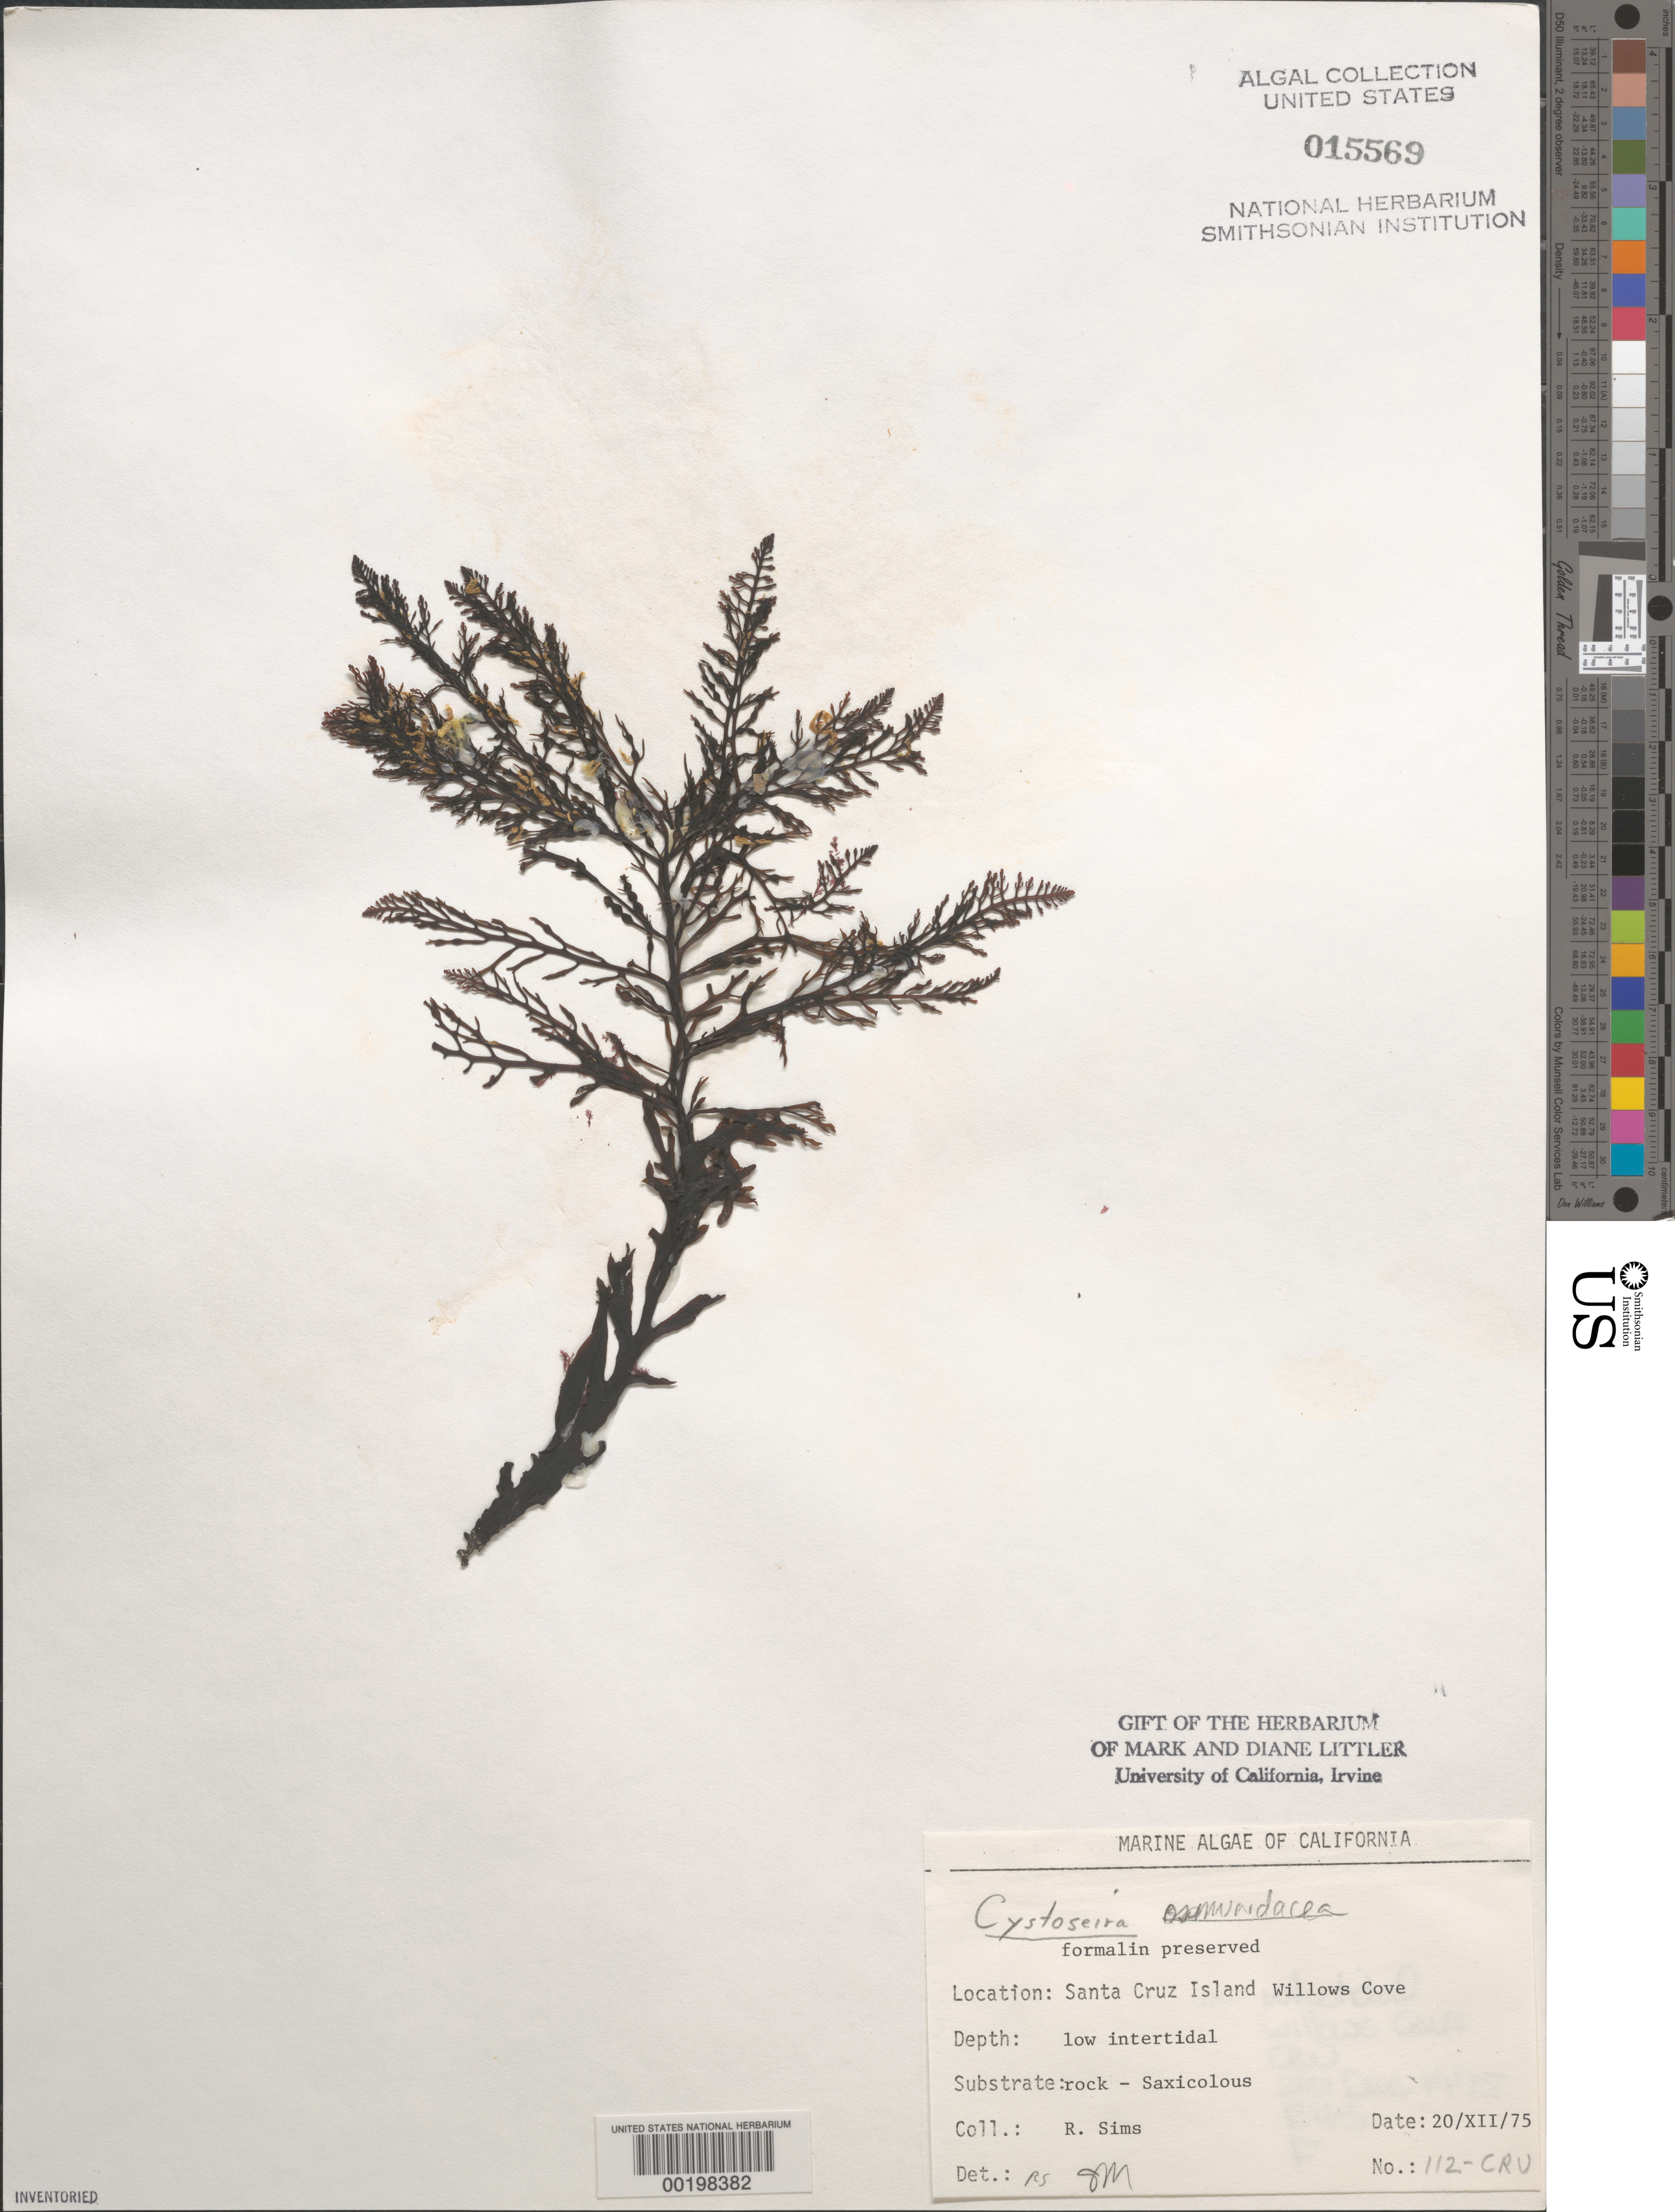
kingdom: Chromista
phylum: Ochrophyta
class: Phaeophyceae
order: Fucales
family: Sargassaceae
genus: Cystoseira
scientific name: Cystoseira osmundacea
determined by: Sims, Robert H.; Murray, S. N.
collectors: R. H. Sims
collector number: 112-cru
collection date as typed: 20 Dec 1975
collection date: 1975-12-20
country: United States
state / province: California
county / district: Santa Barbara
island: Santa Cruz Island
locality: Willows Cove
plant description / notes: BLM-SOCALBIGHT Rocky Intertidal Survey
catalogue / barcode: US 15569